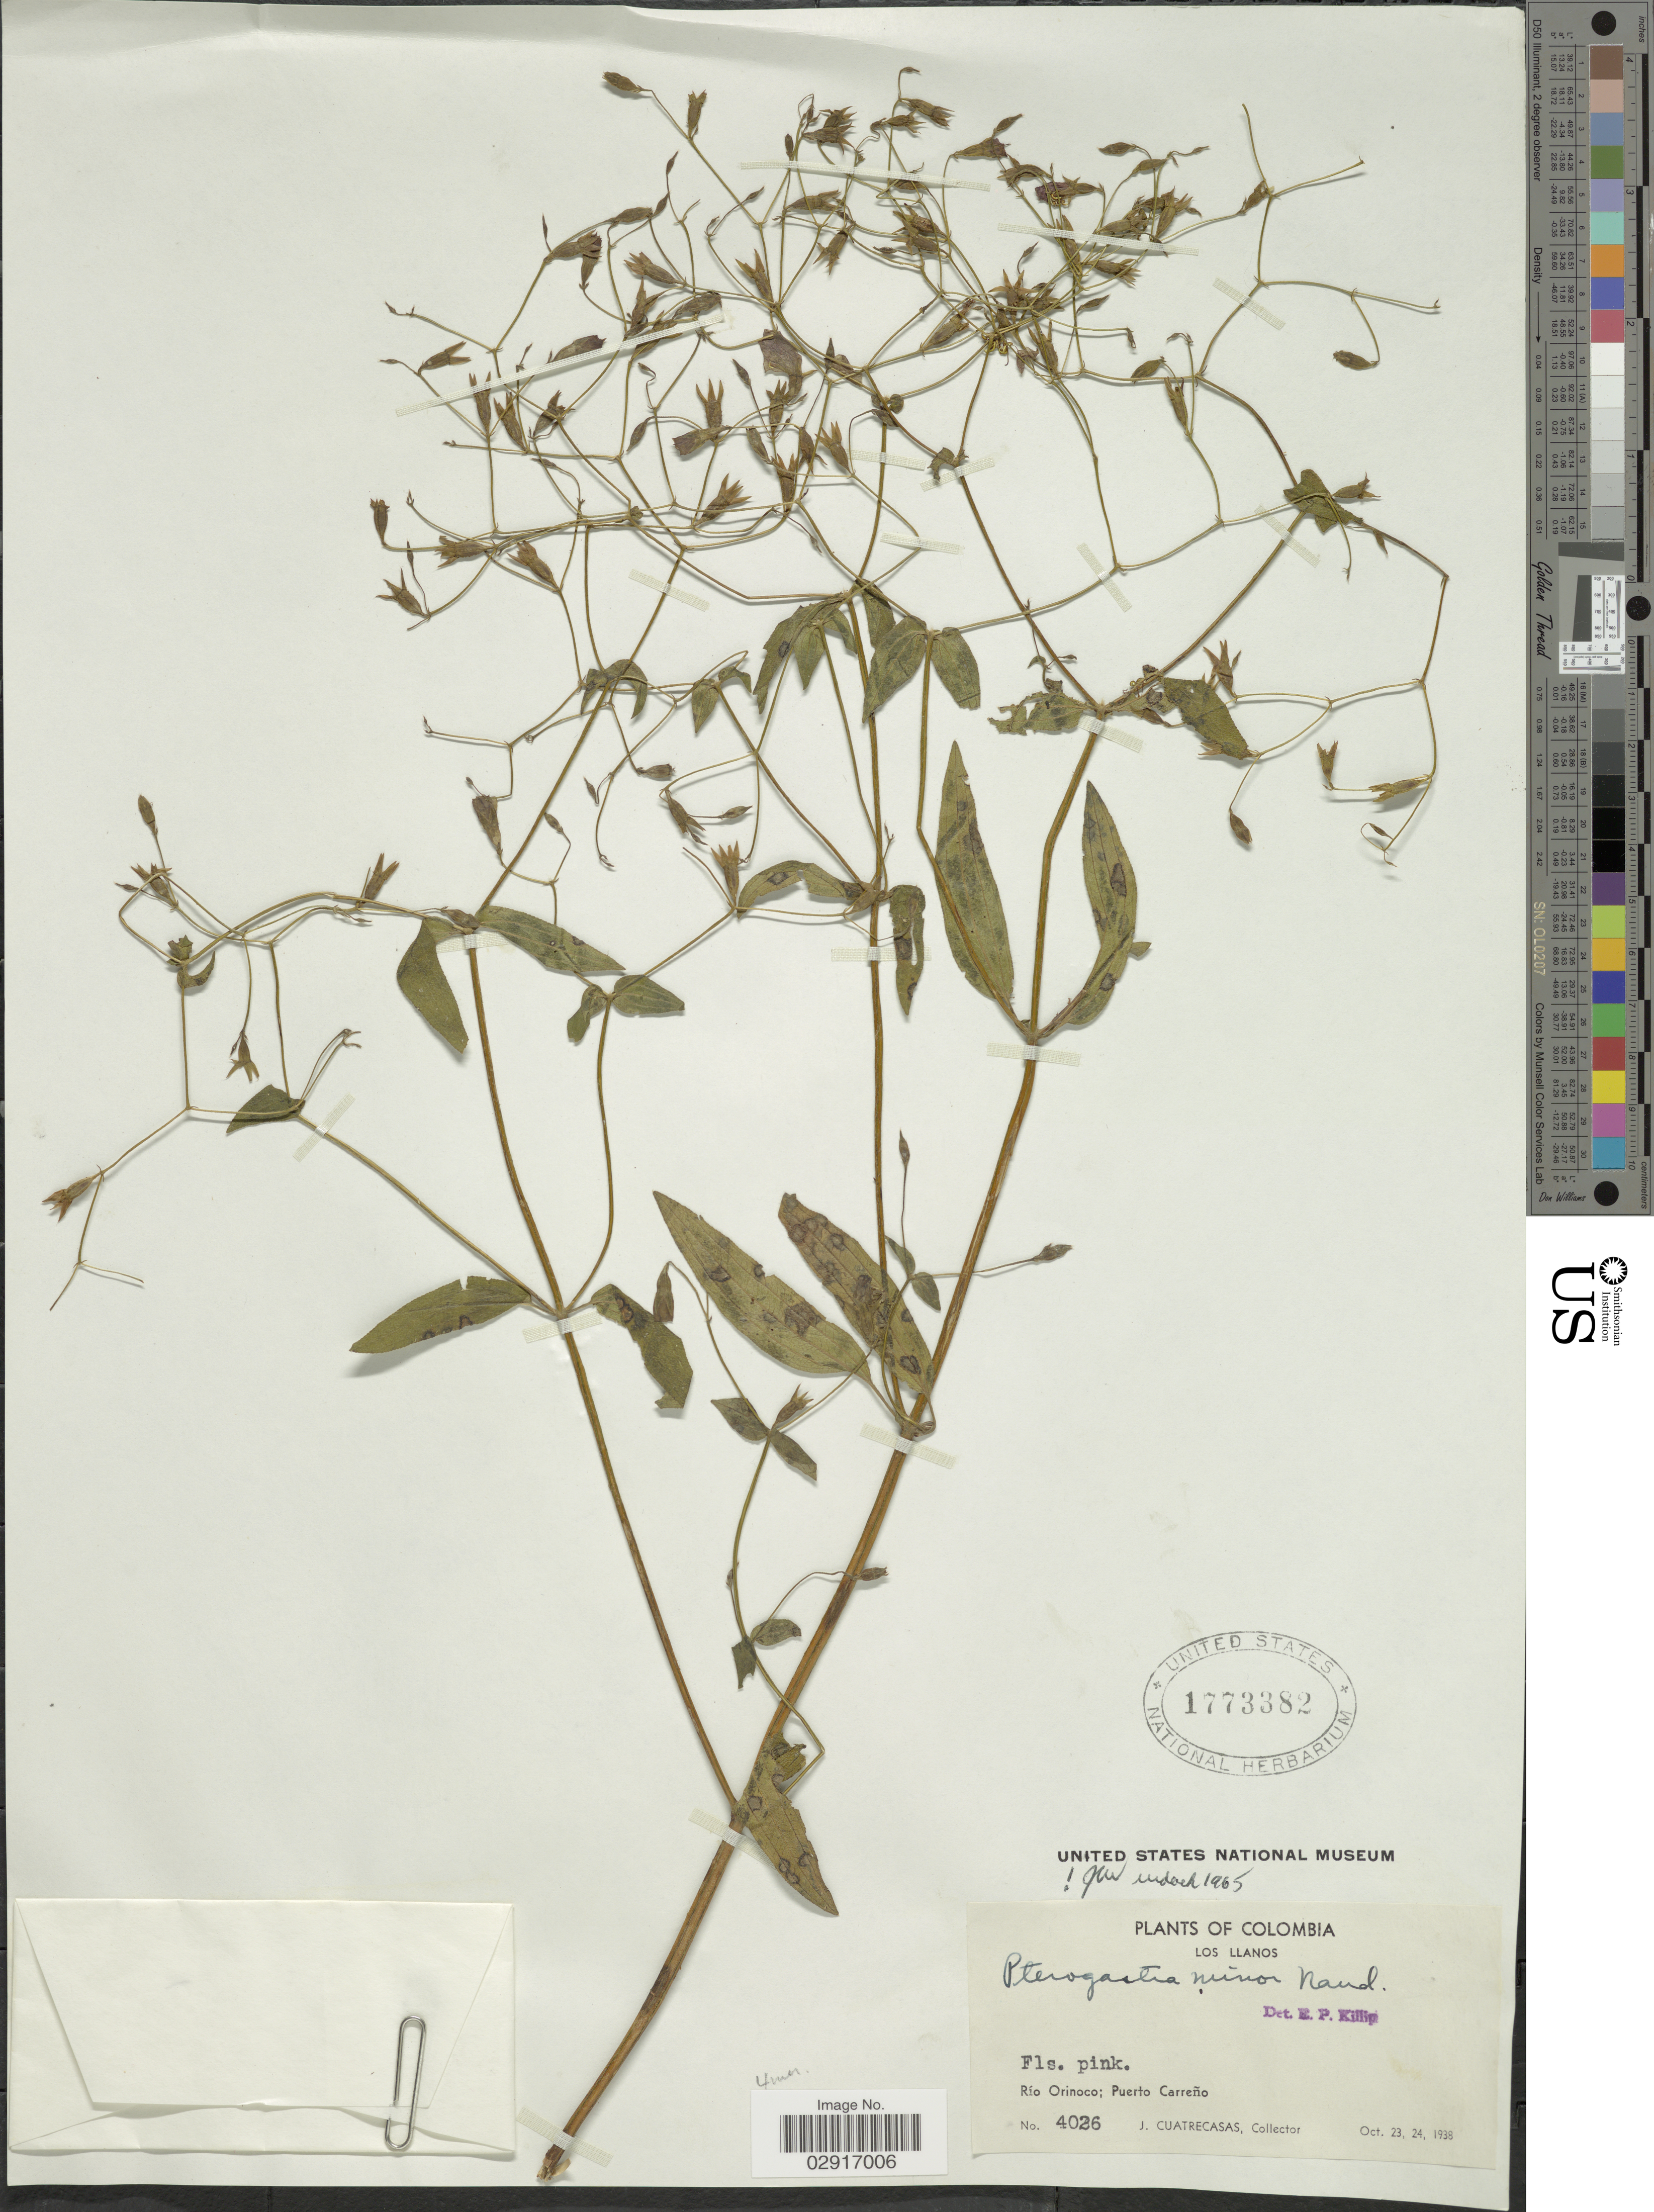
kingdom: Plantae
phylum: Tracheophyta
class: Magnoliopsida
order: Myrtales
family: Melastomataceae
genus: Pterogastra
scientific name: Pterogastra minor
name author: Naudin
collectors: J. Cuatrecasas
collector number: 4026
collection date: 1938-10-23/1938-10-24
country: Colombia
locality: Los Llanos. Río Orinoco; Puerto Carreño.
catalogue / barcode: US 1773382